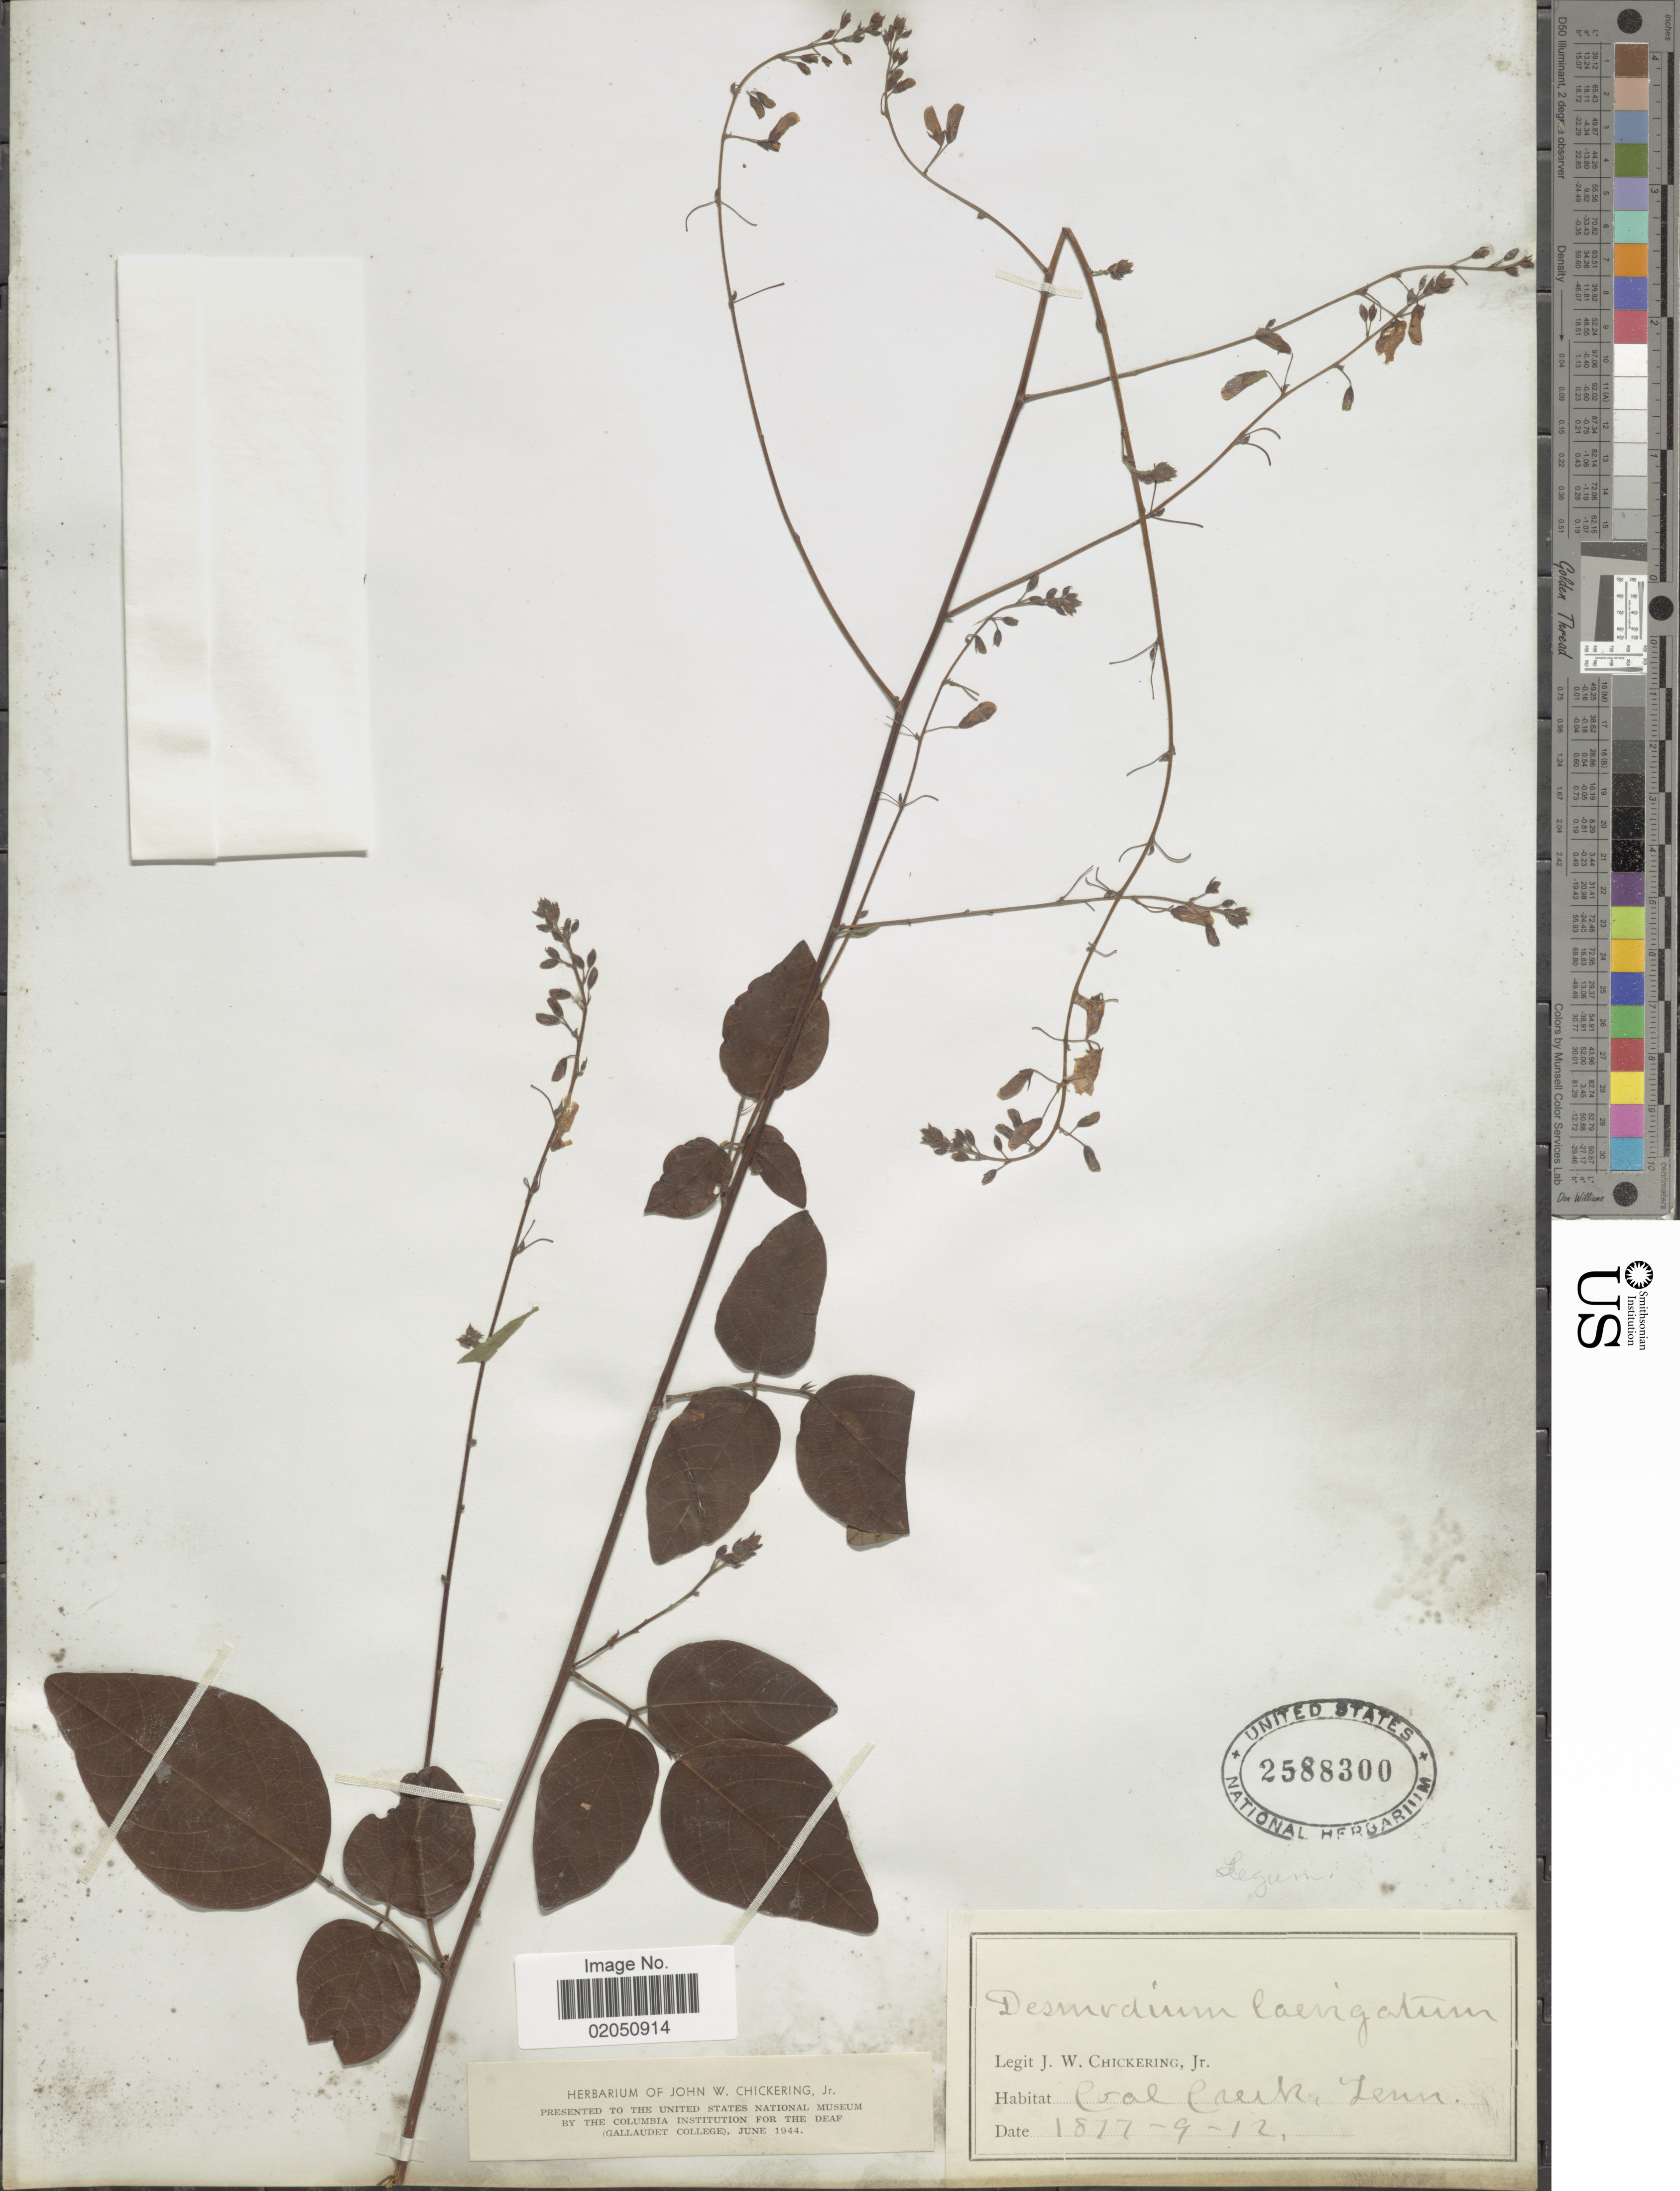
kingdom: Plantae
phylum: Tracheophyta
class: Magnoliopsida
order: Fabales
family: Fabaceae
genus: Desmodium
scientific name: Desmodium laevigatum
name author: (Nutt.) DC.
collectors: J. W. Chickering Jr.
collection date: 1817-09-12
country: United States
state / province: Tennessee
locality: Coal Creek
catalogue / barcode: US 2588300